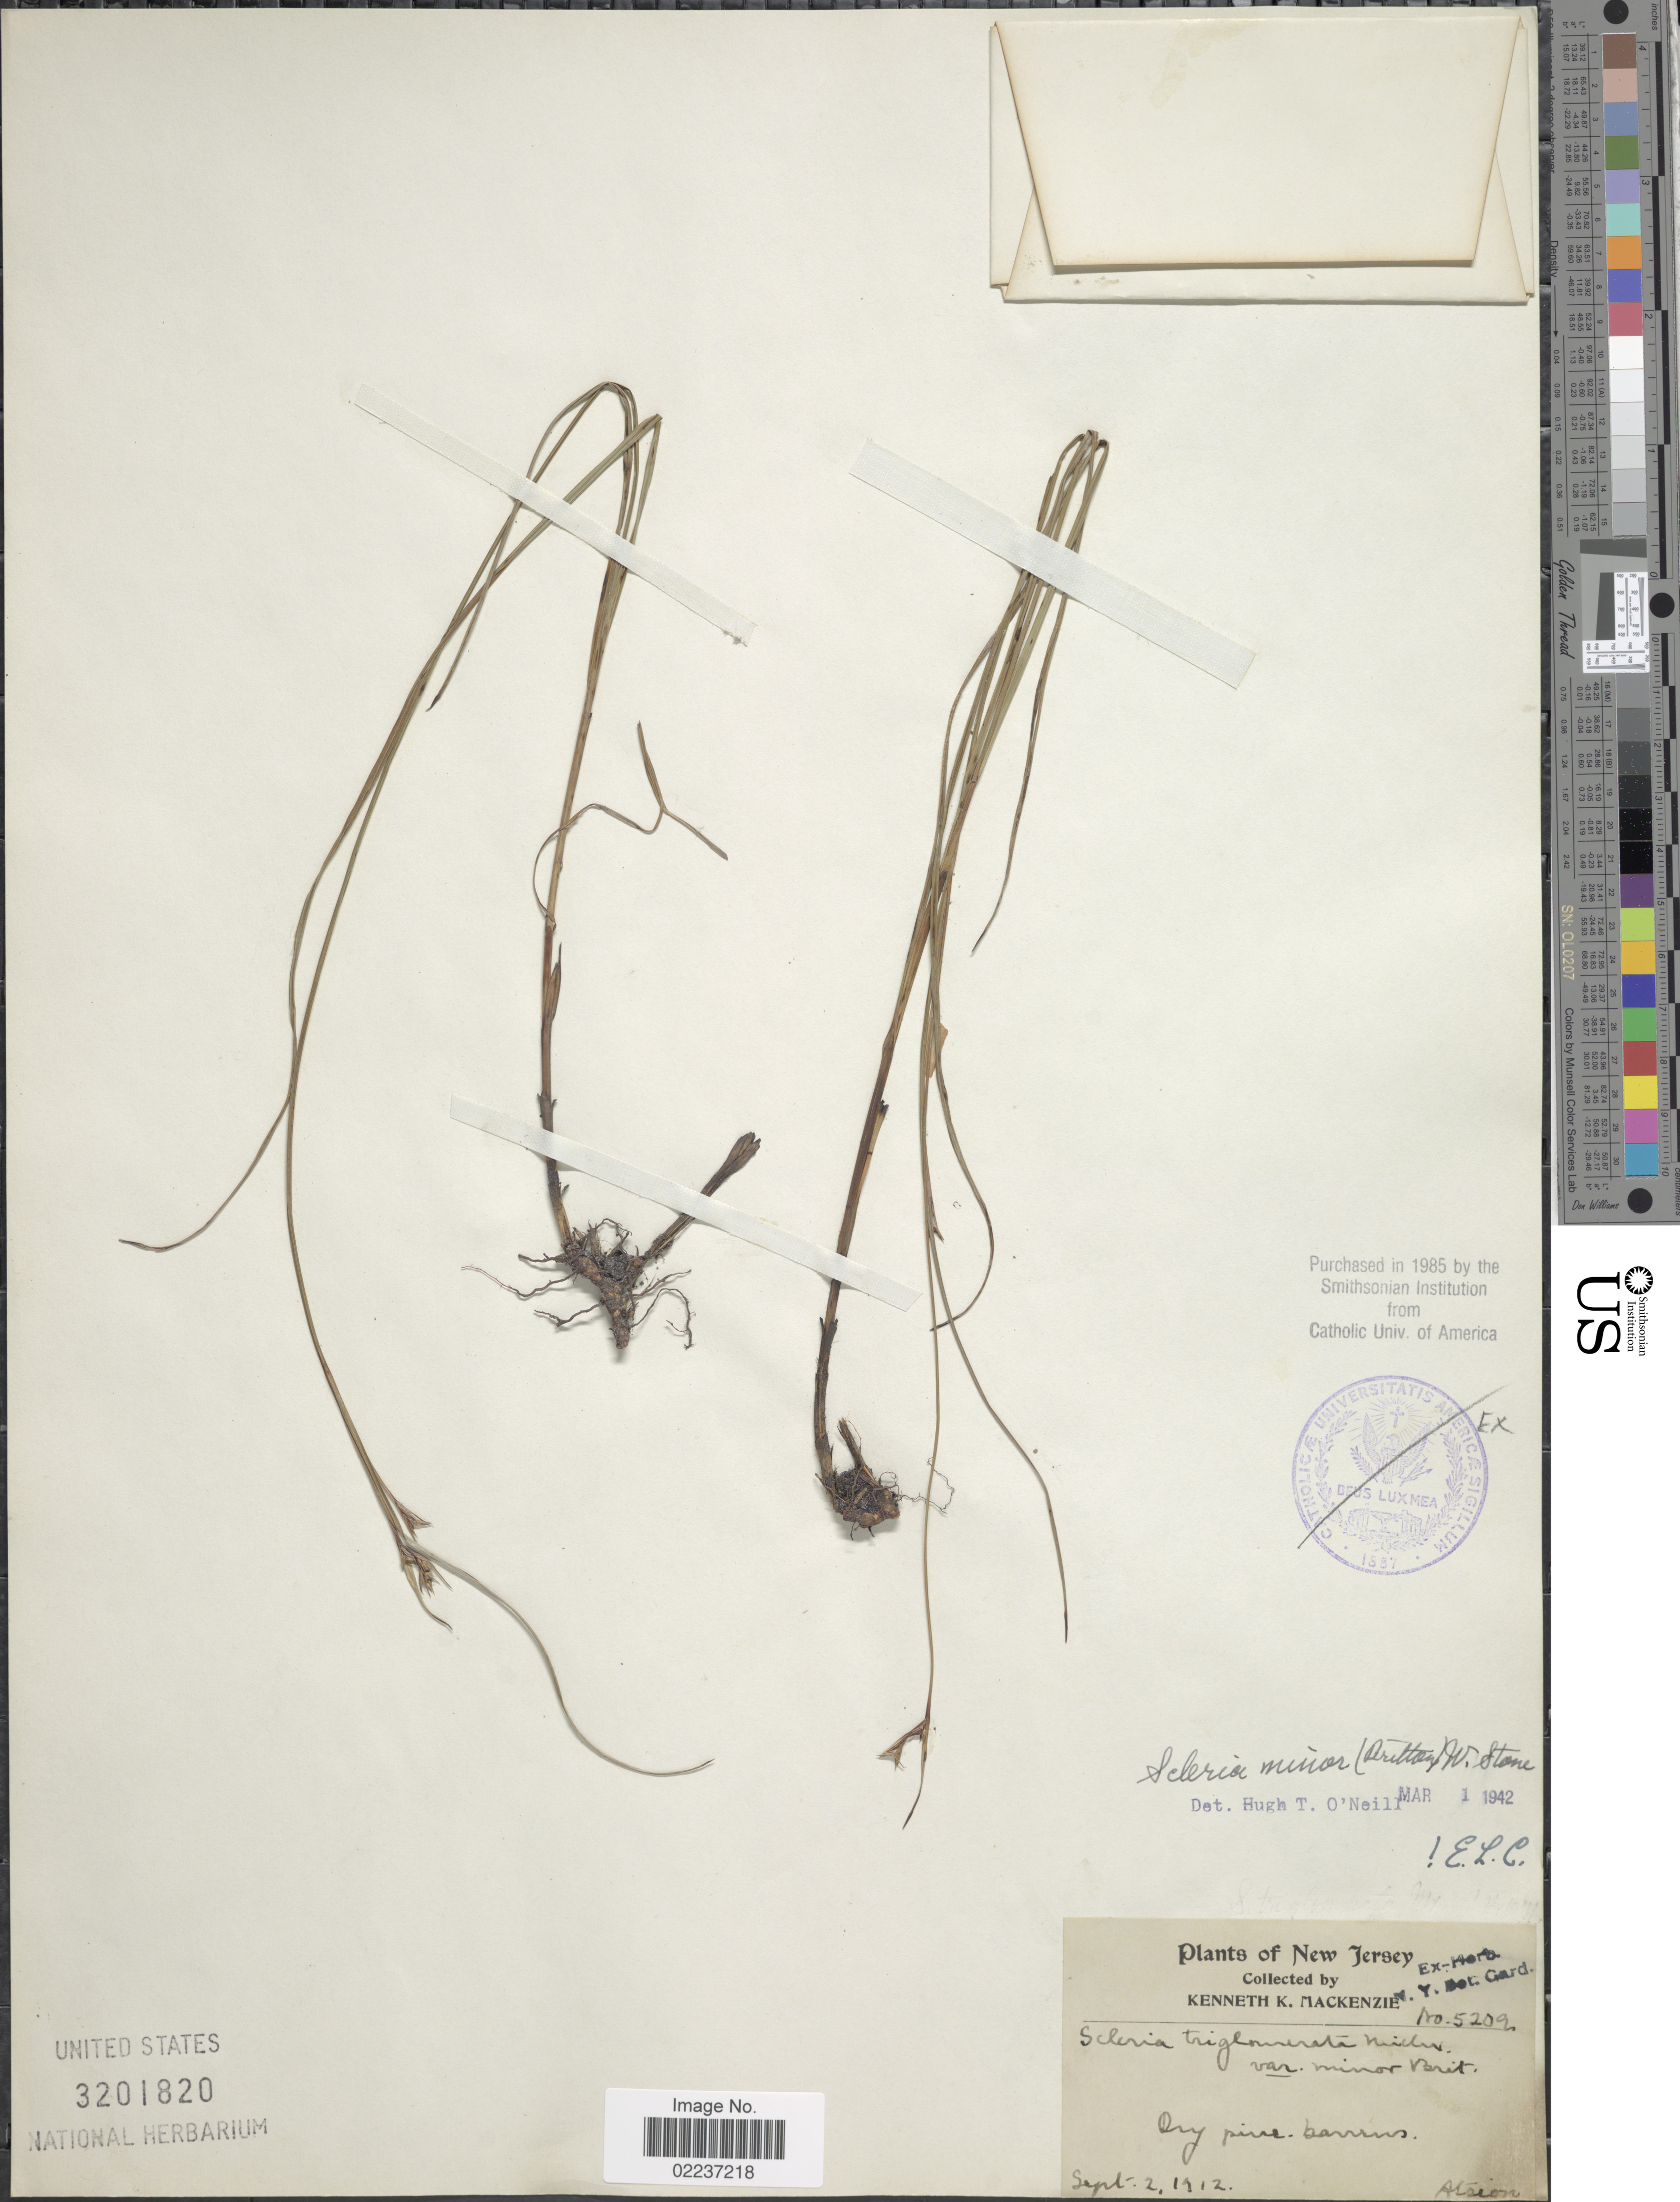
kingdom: Plantae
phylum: Tracheophyta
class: Liliopsida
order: Poales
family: Cyperaceae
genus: Scleria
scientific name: Scleria minor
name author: (Britton) W. Stone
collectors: K. K. Mackenzie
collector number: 5209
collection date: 1912-09-02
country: United States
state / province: New Jersey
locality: Atsion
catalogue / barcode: US 3201820